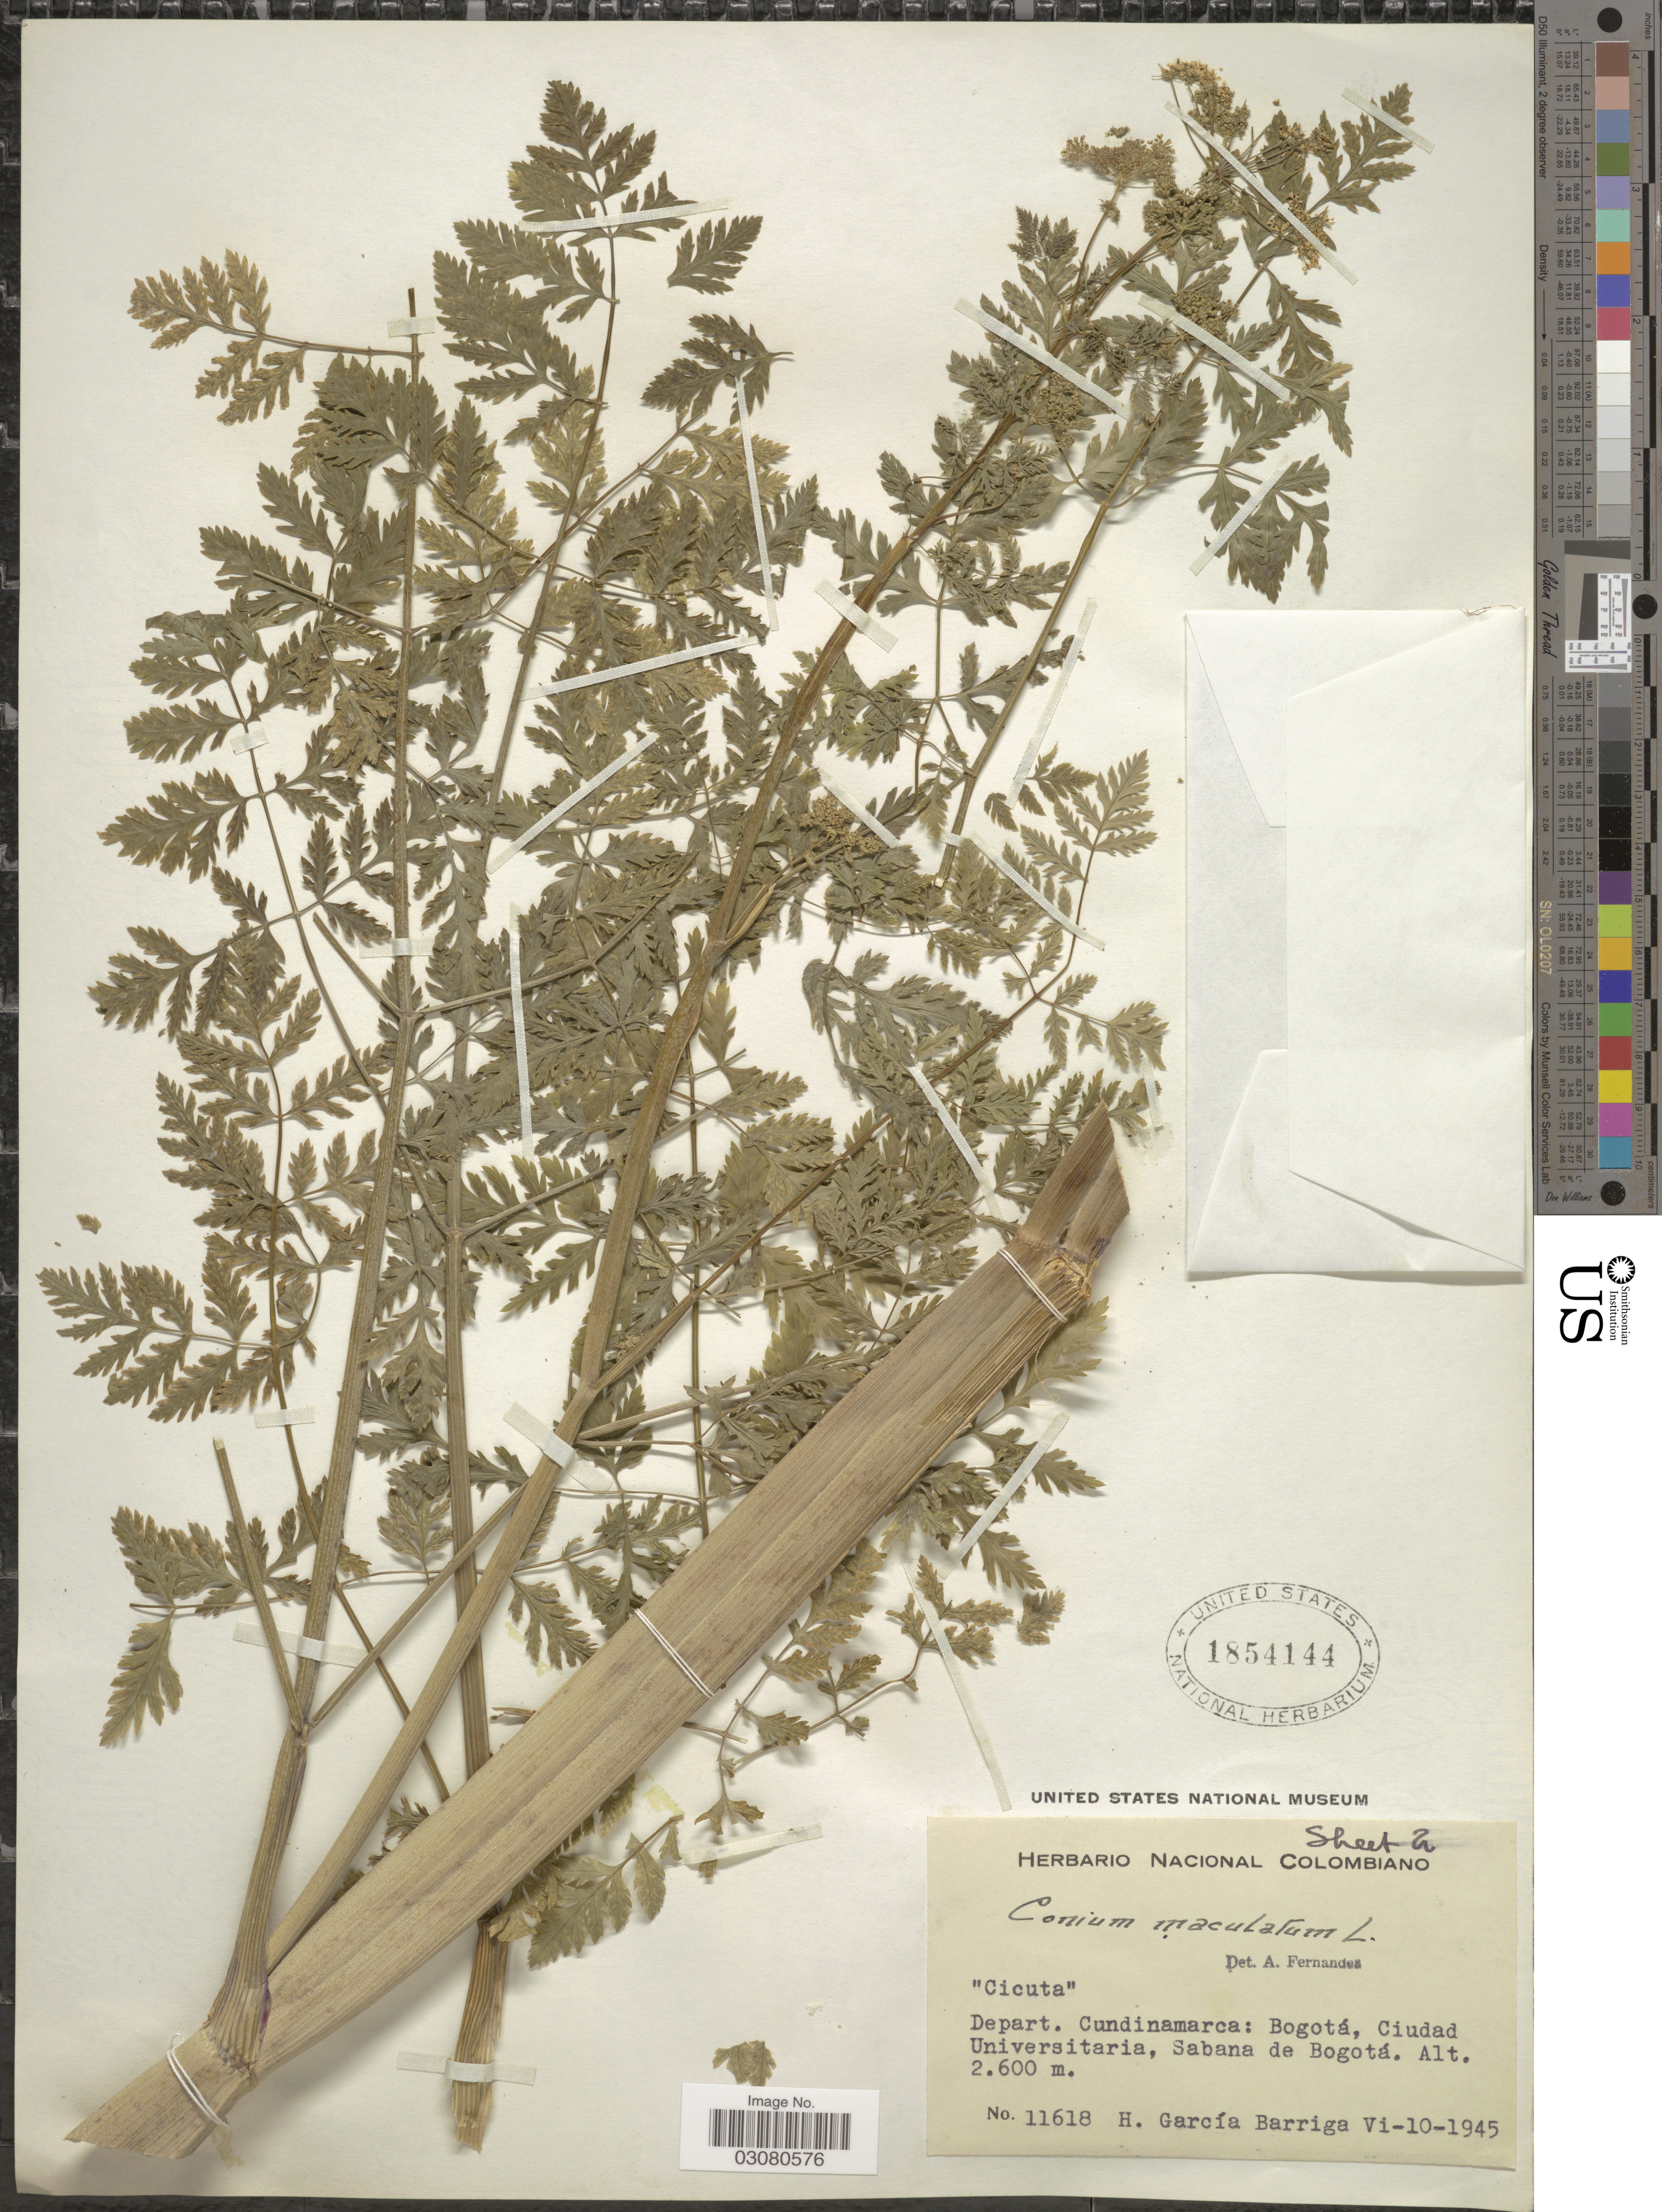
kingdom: Plantae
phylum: Tracheophyta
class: Magnoliopsida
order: Apiales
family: Apiaceae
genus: Conium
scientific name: Conium maculatum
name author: L.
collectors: H. García Barriga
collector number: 11618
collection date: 1945-06-10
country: Colombia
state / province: Cundinamarca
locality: Depart. Cundinamarca: Bogotá, Ciudad Universitaria, Sabana de Bogotá.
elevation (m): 2600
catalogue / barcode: US 1854144